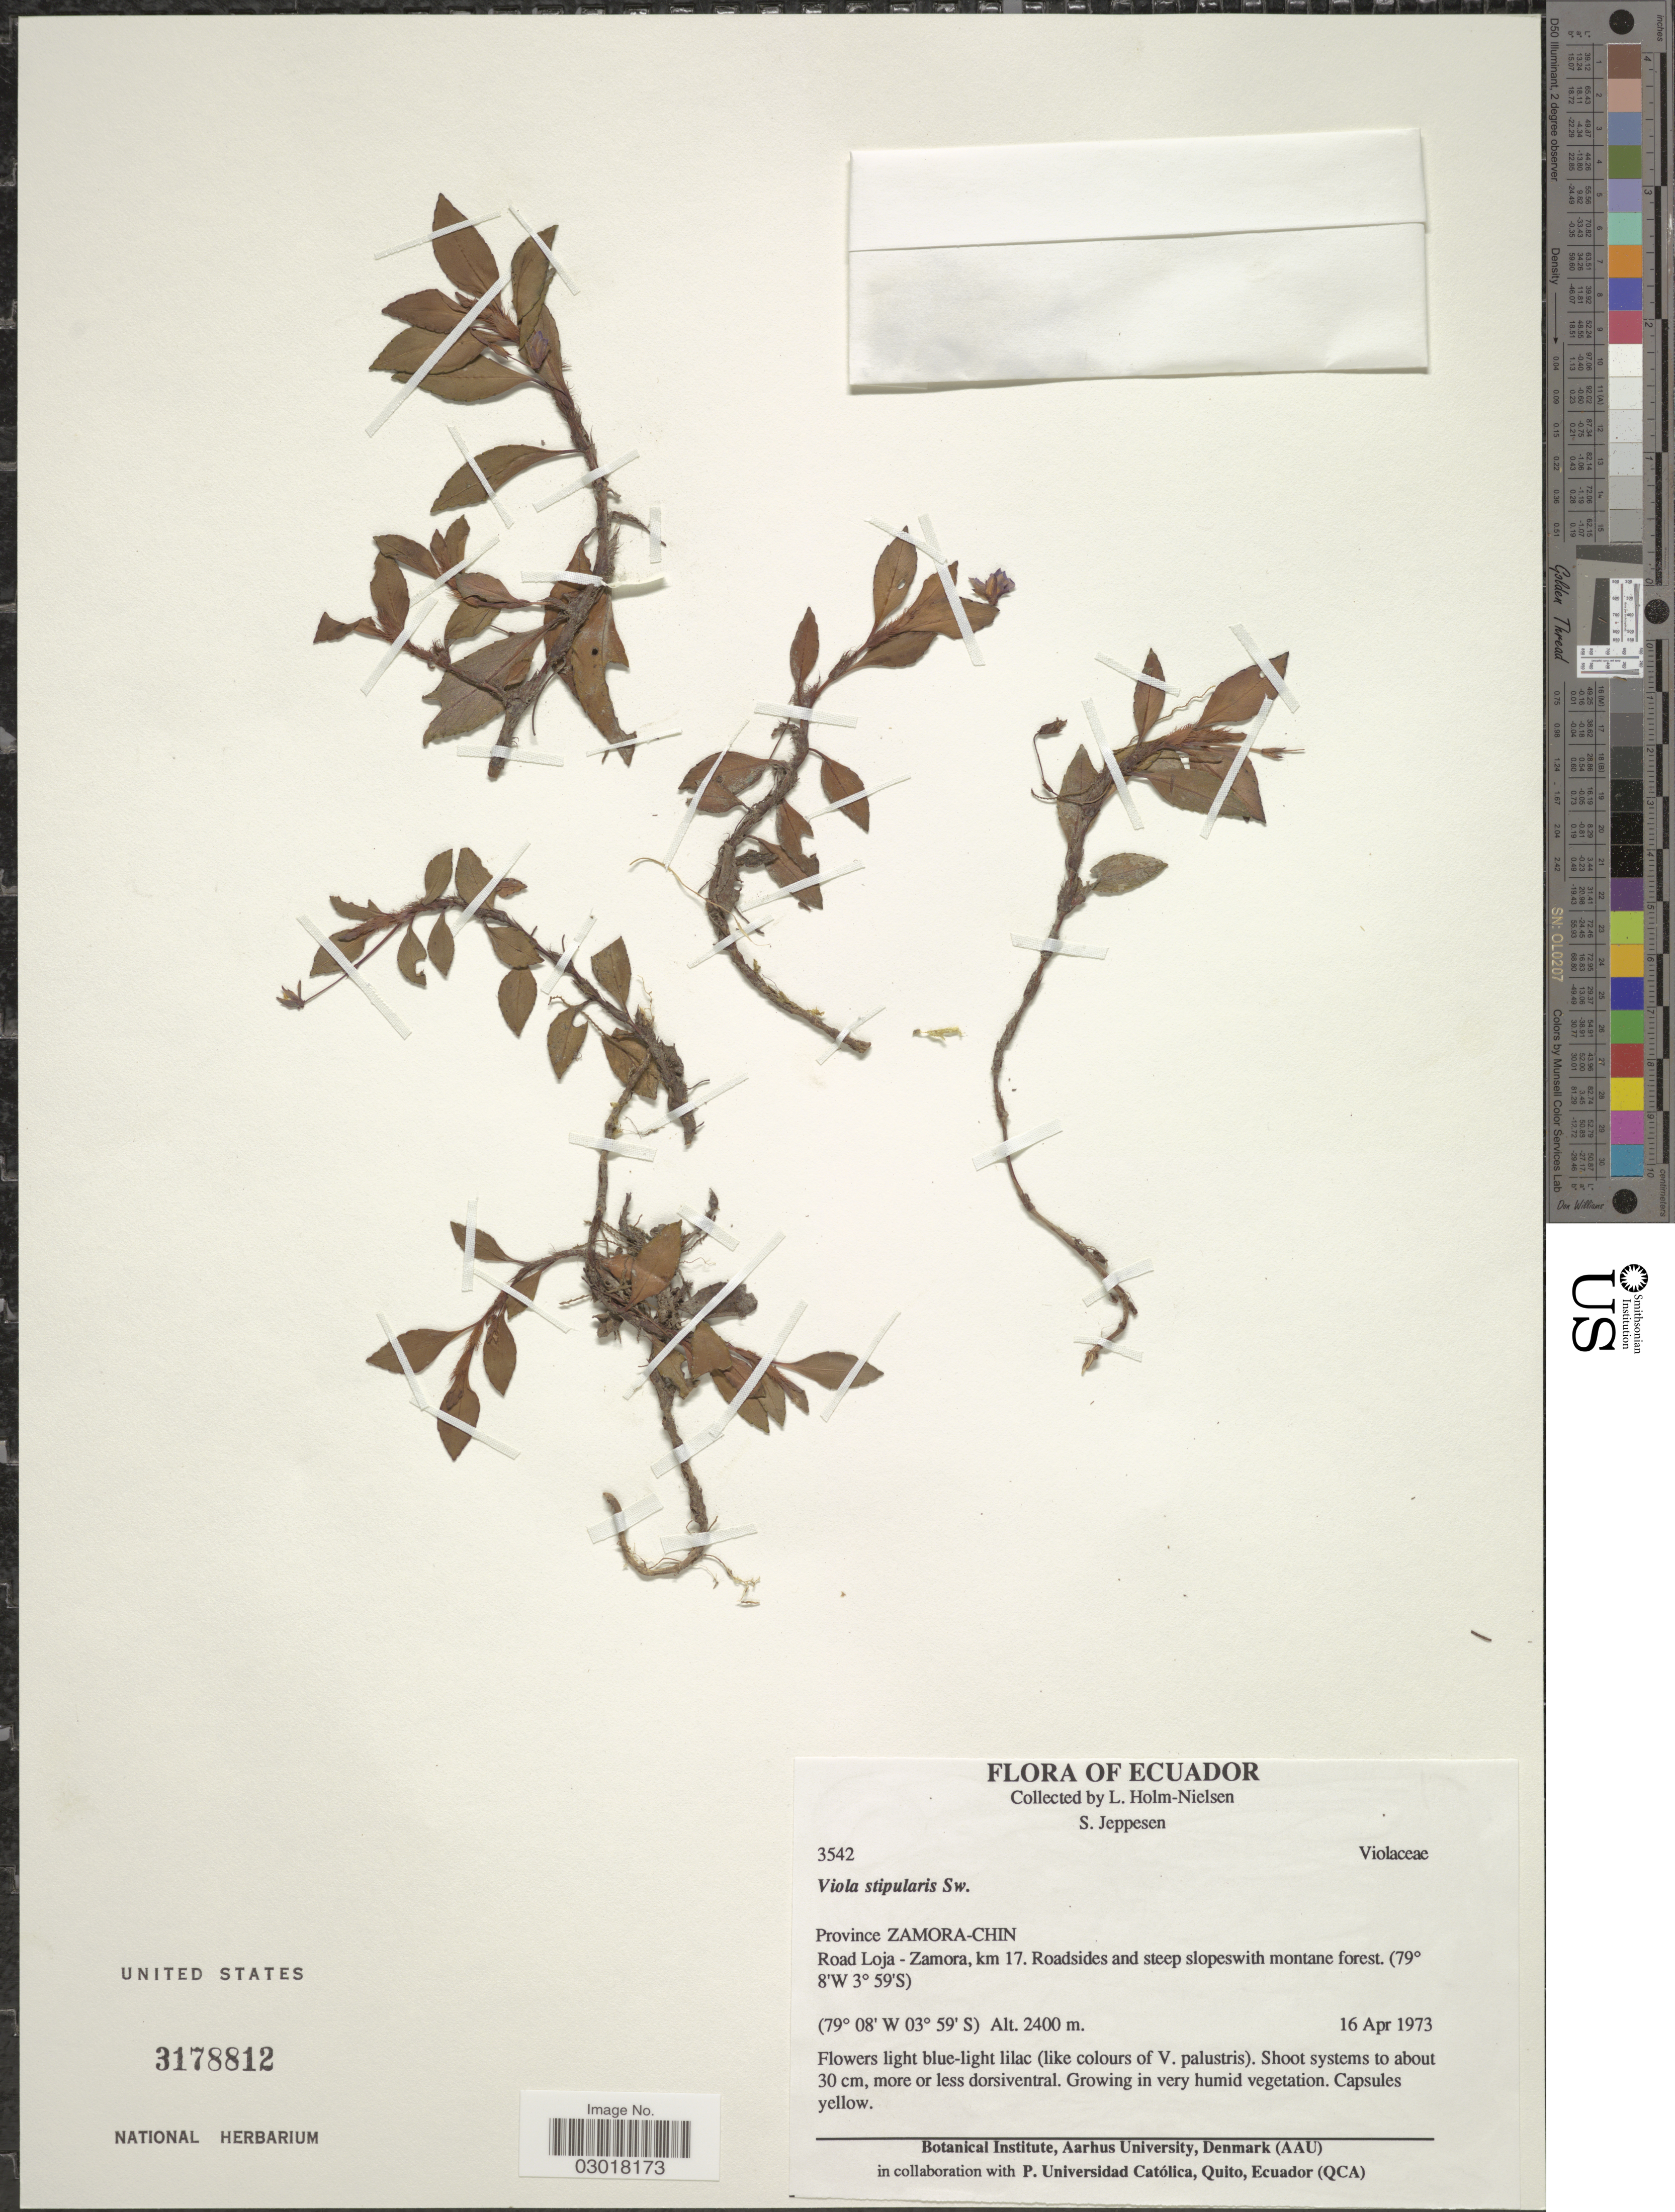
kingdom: Plantae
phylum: Tracheophyta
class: Magnoliopsida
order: Malpighiales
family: Violaceae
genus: Viola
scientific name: Viola stipularis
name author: Sw.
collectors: L. Holm-Nielsen & S. Jeppesen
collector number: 3542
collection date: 1973-04-16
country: Ecuador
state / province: Zamora-Chinchipe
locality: Province Zamora-Chin. Road Loja-Zamora, km 17.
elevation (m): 2400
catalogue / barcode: US 3178812